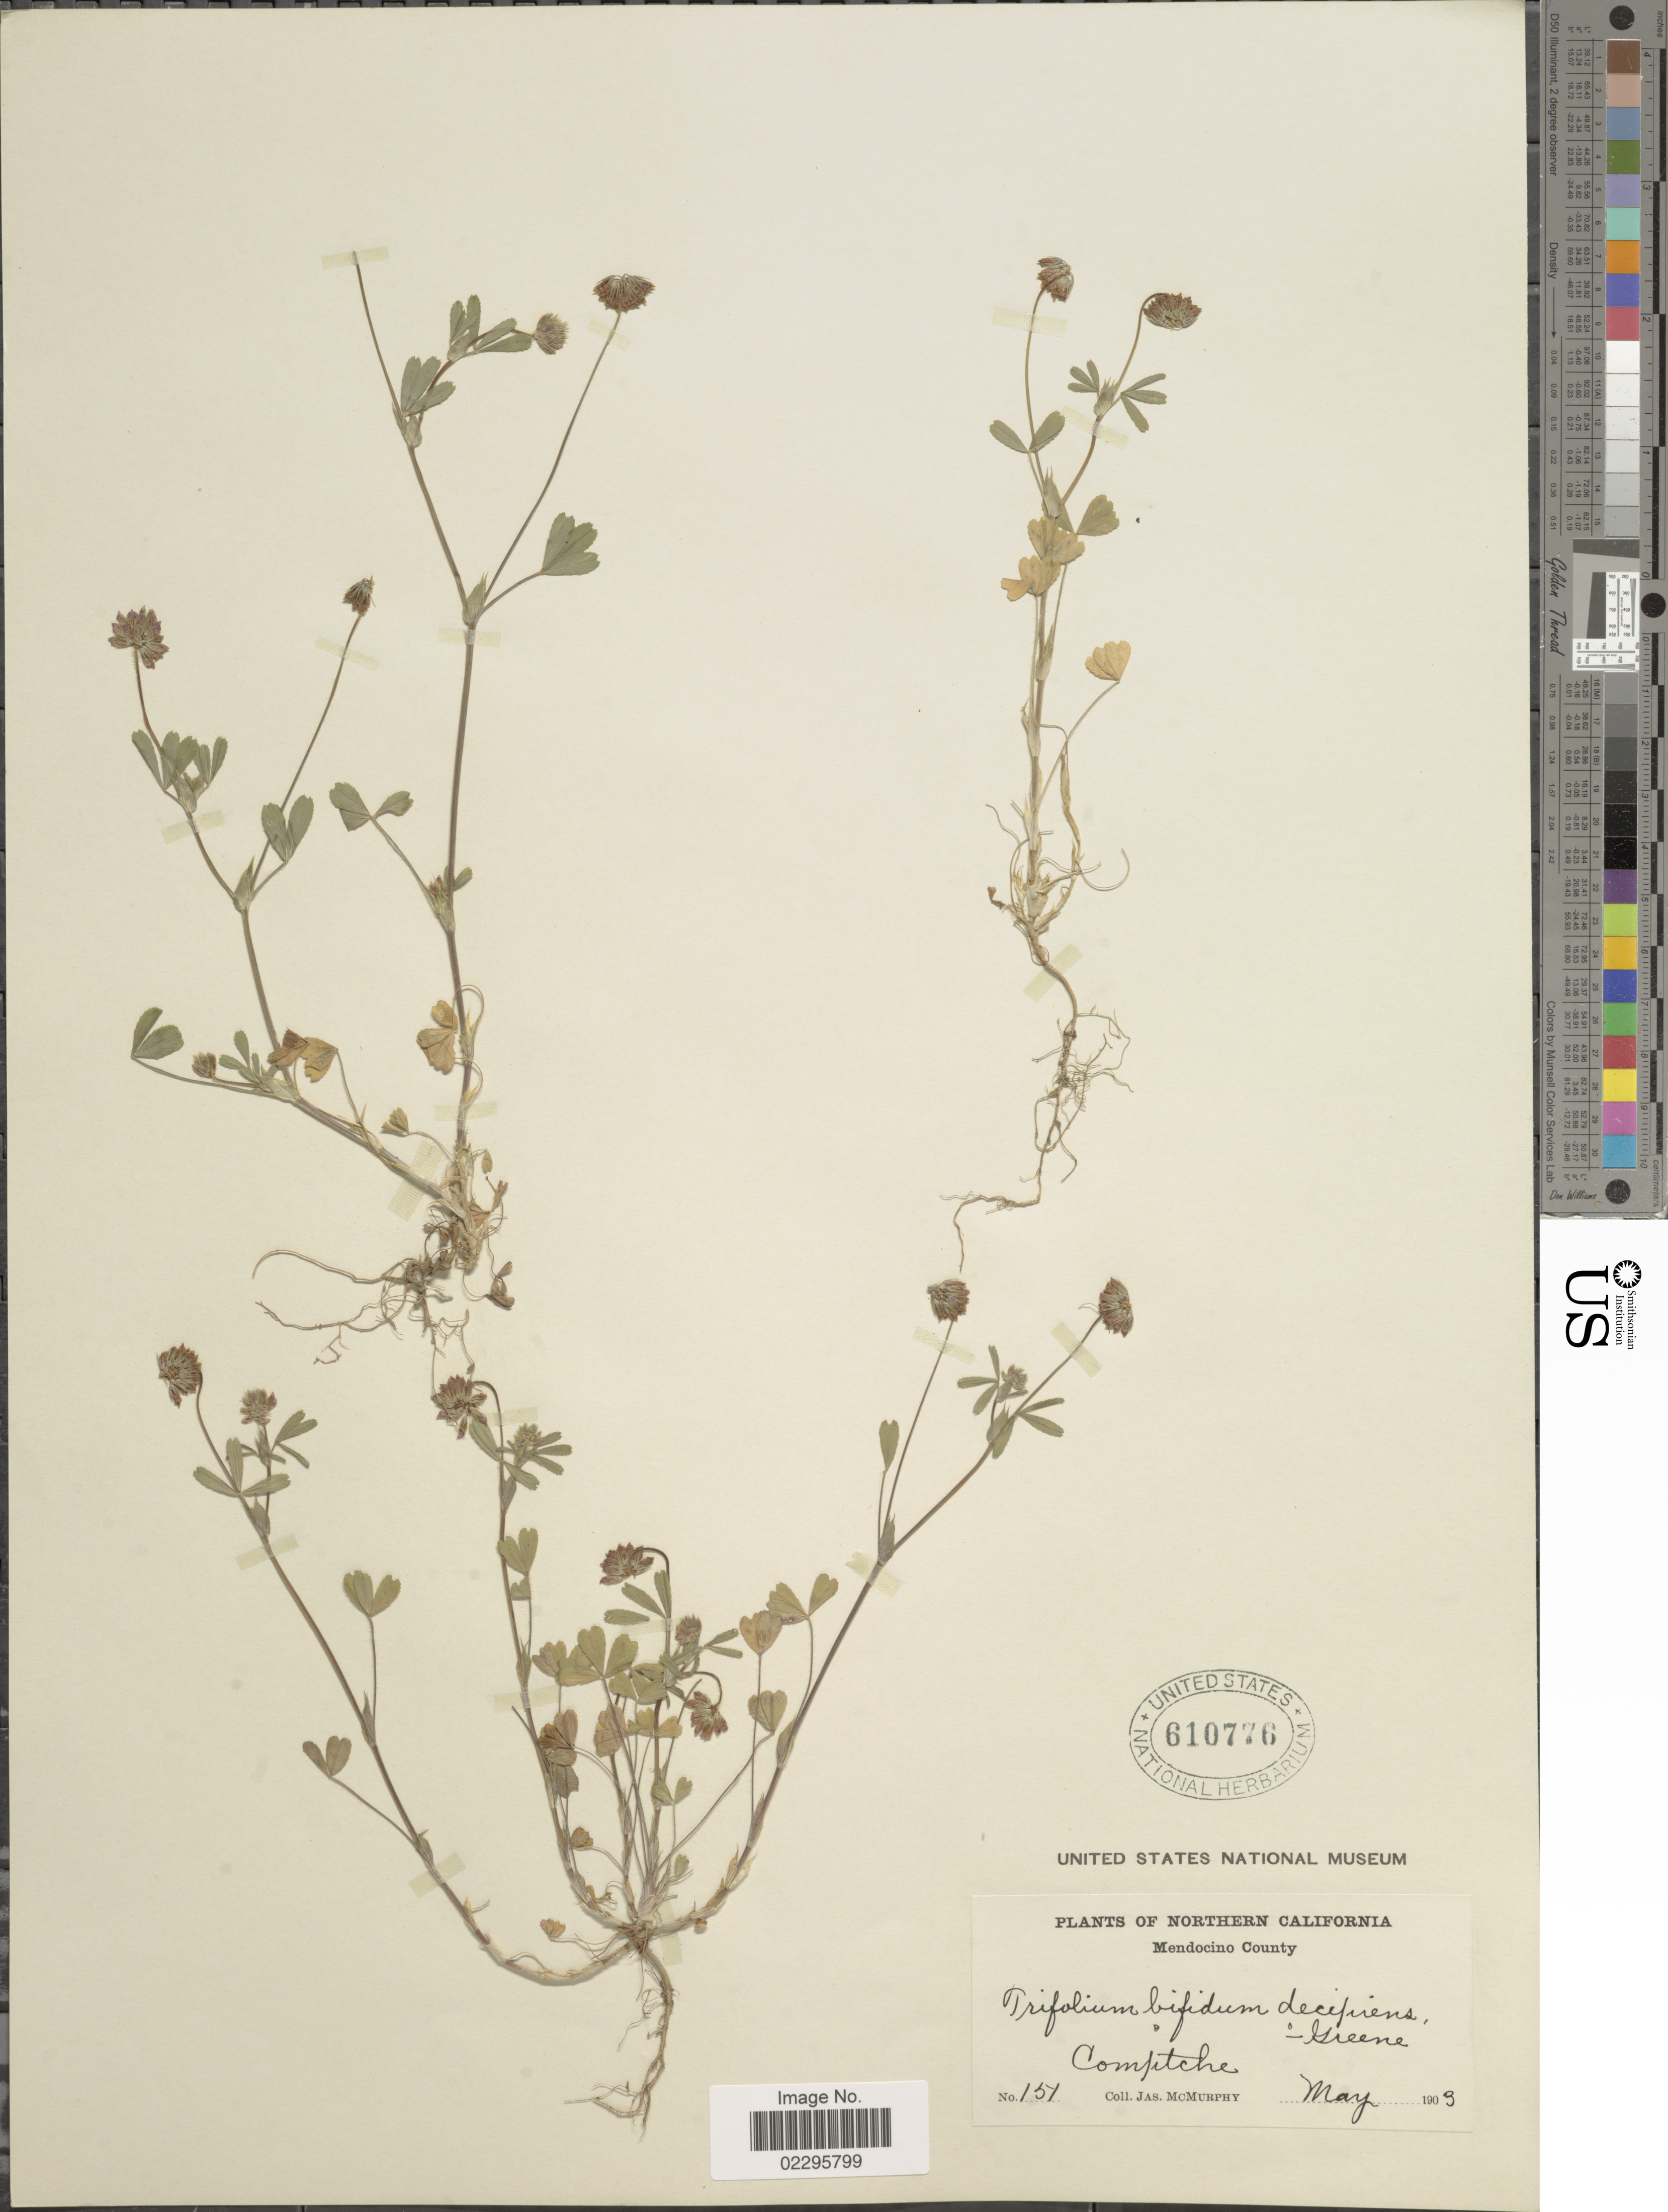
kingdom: Plantae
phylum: Tracheophyta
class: Magnoliopsida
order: Fabales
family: Fabaceae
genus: Trifolium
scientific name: Trifolium bifidum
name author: A. Gray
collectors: J. McMurphy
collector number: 151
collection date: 1903-05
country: United States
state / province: California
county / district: Mendocino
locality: Northern California, Mendocino County, Compitche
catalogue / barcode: US 610776